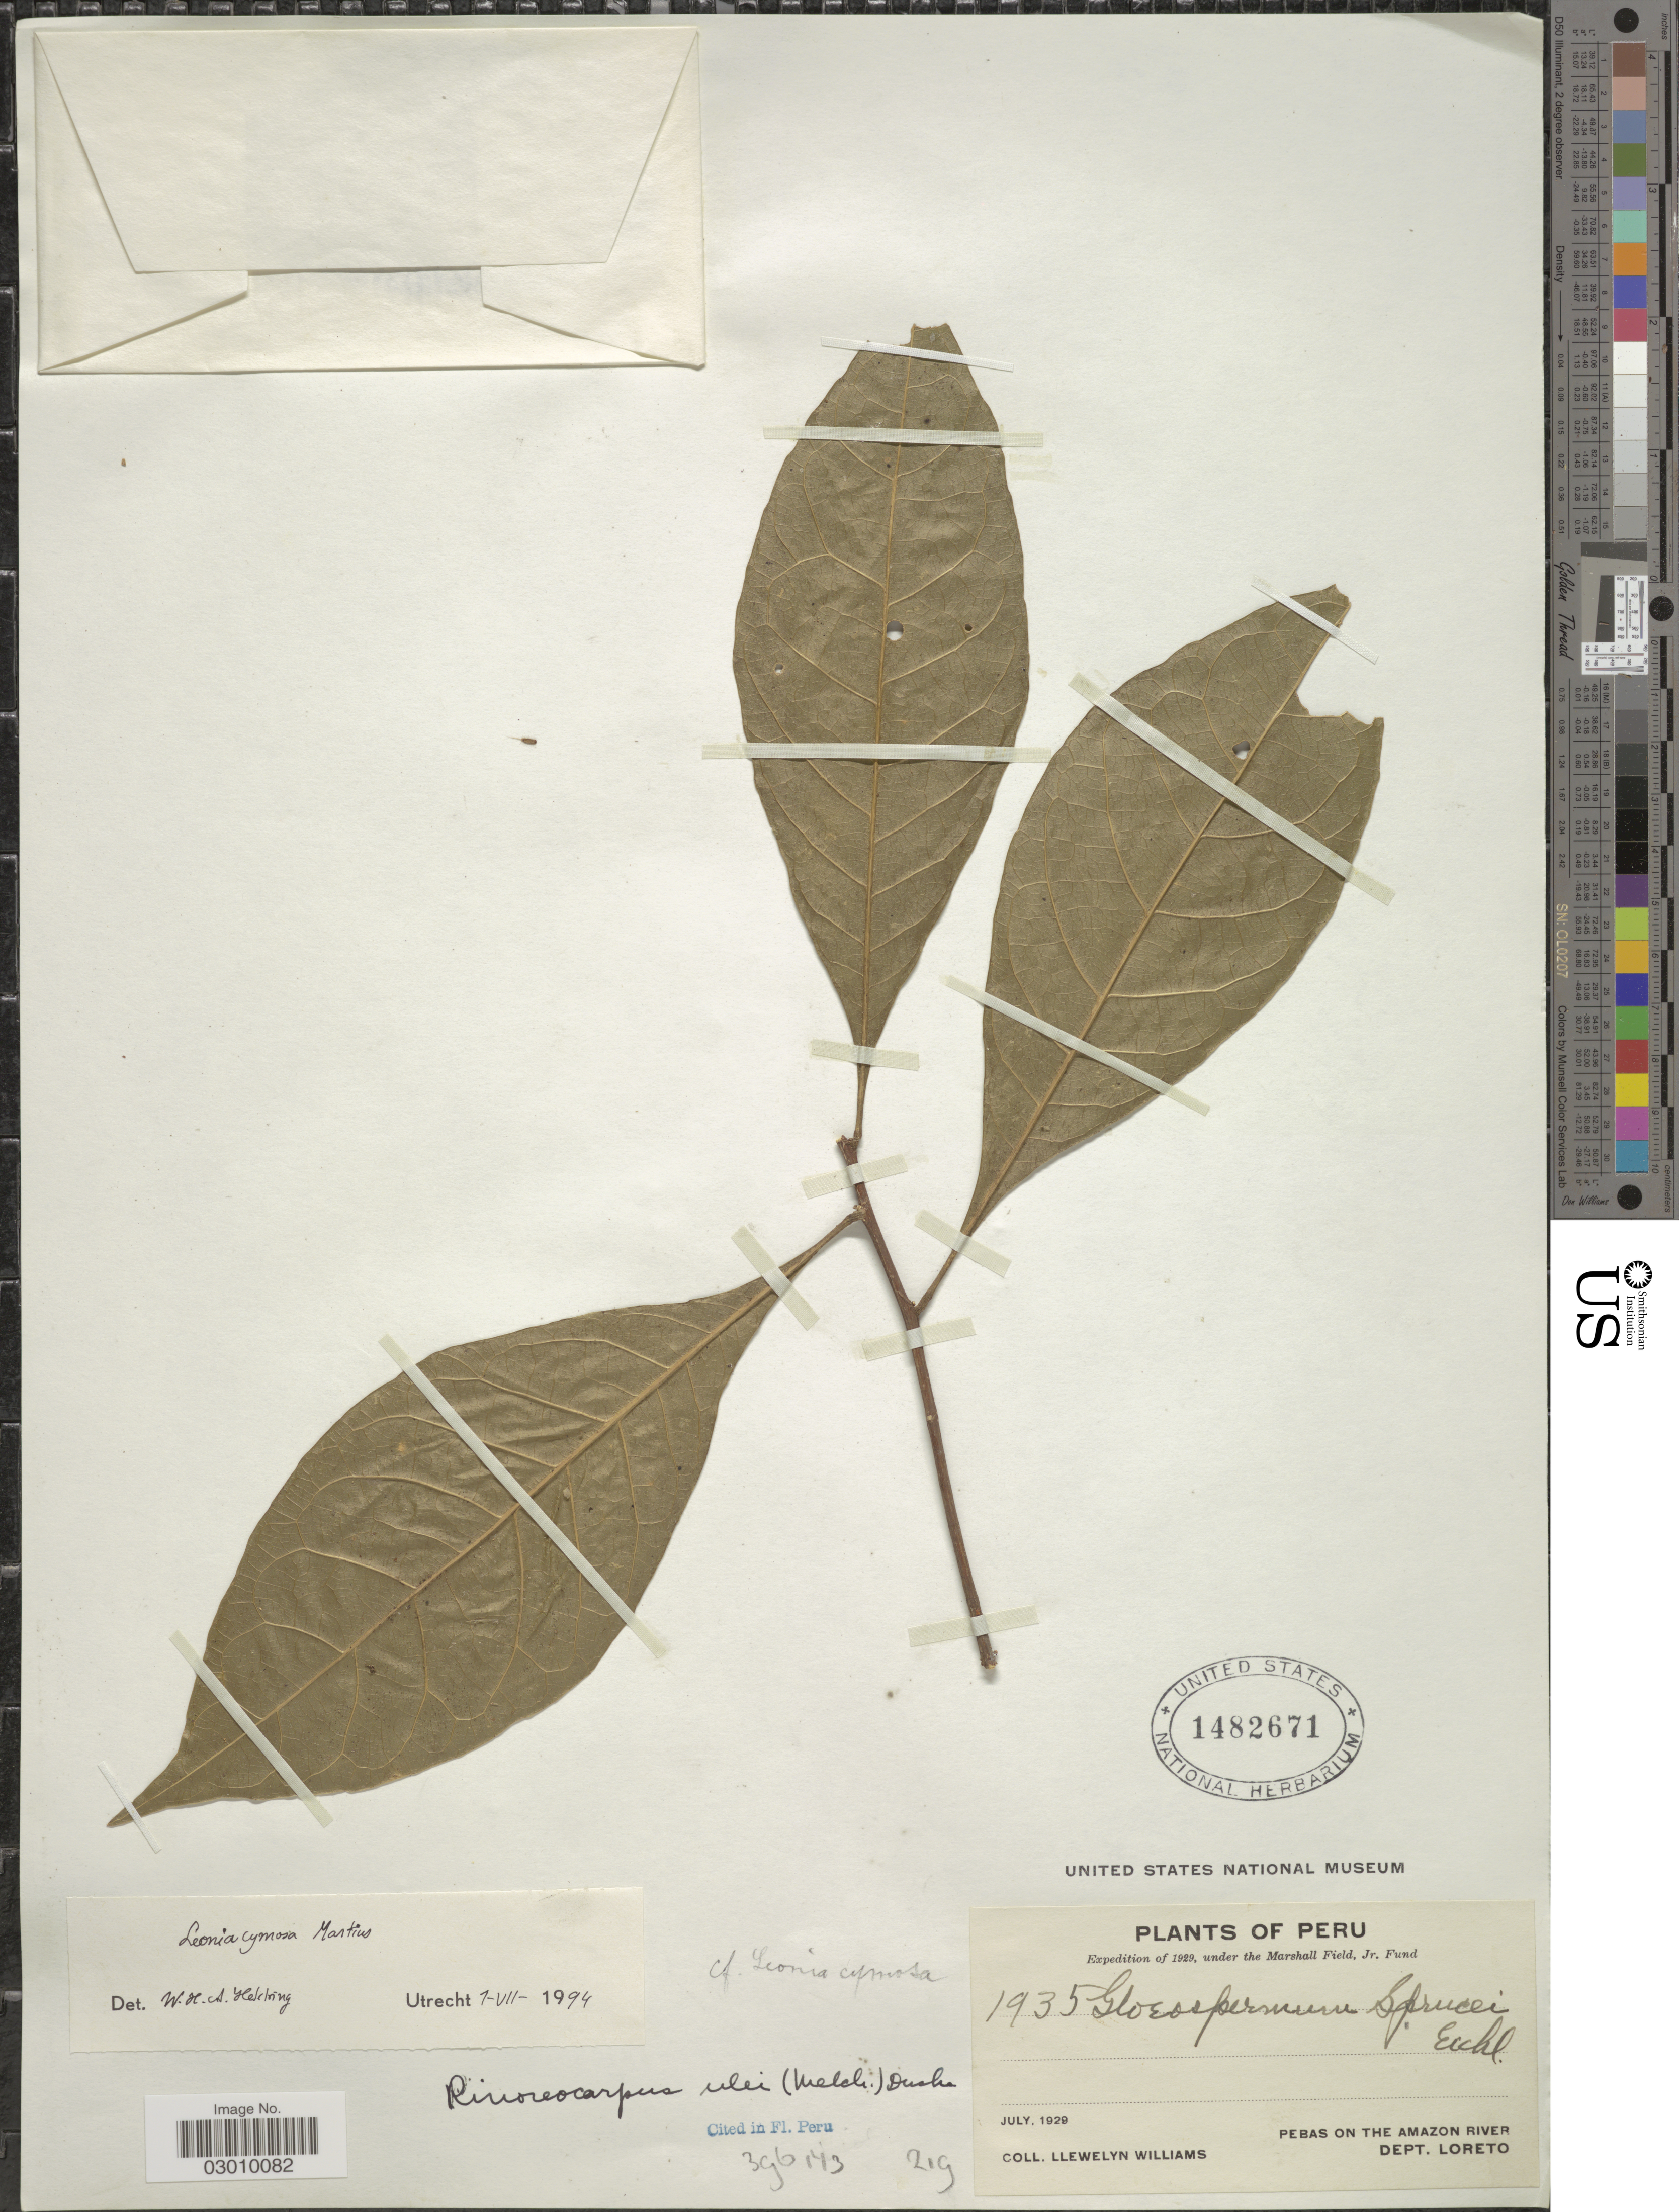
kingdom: Plantae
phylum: Tracheophyta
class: Magnoliopsida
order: Malpighiales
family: Violaceae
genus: Leonia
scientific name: Leonia cymosa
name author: Mart.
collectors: Ll. Williams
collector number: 1935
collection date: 1929-07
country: Peru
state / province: Loreto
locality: Pebas on The Amazon River, Dept. Loreto.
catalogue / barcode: US 1482671